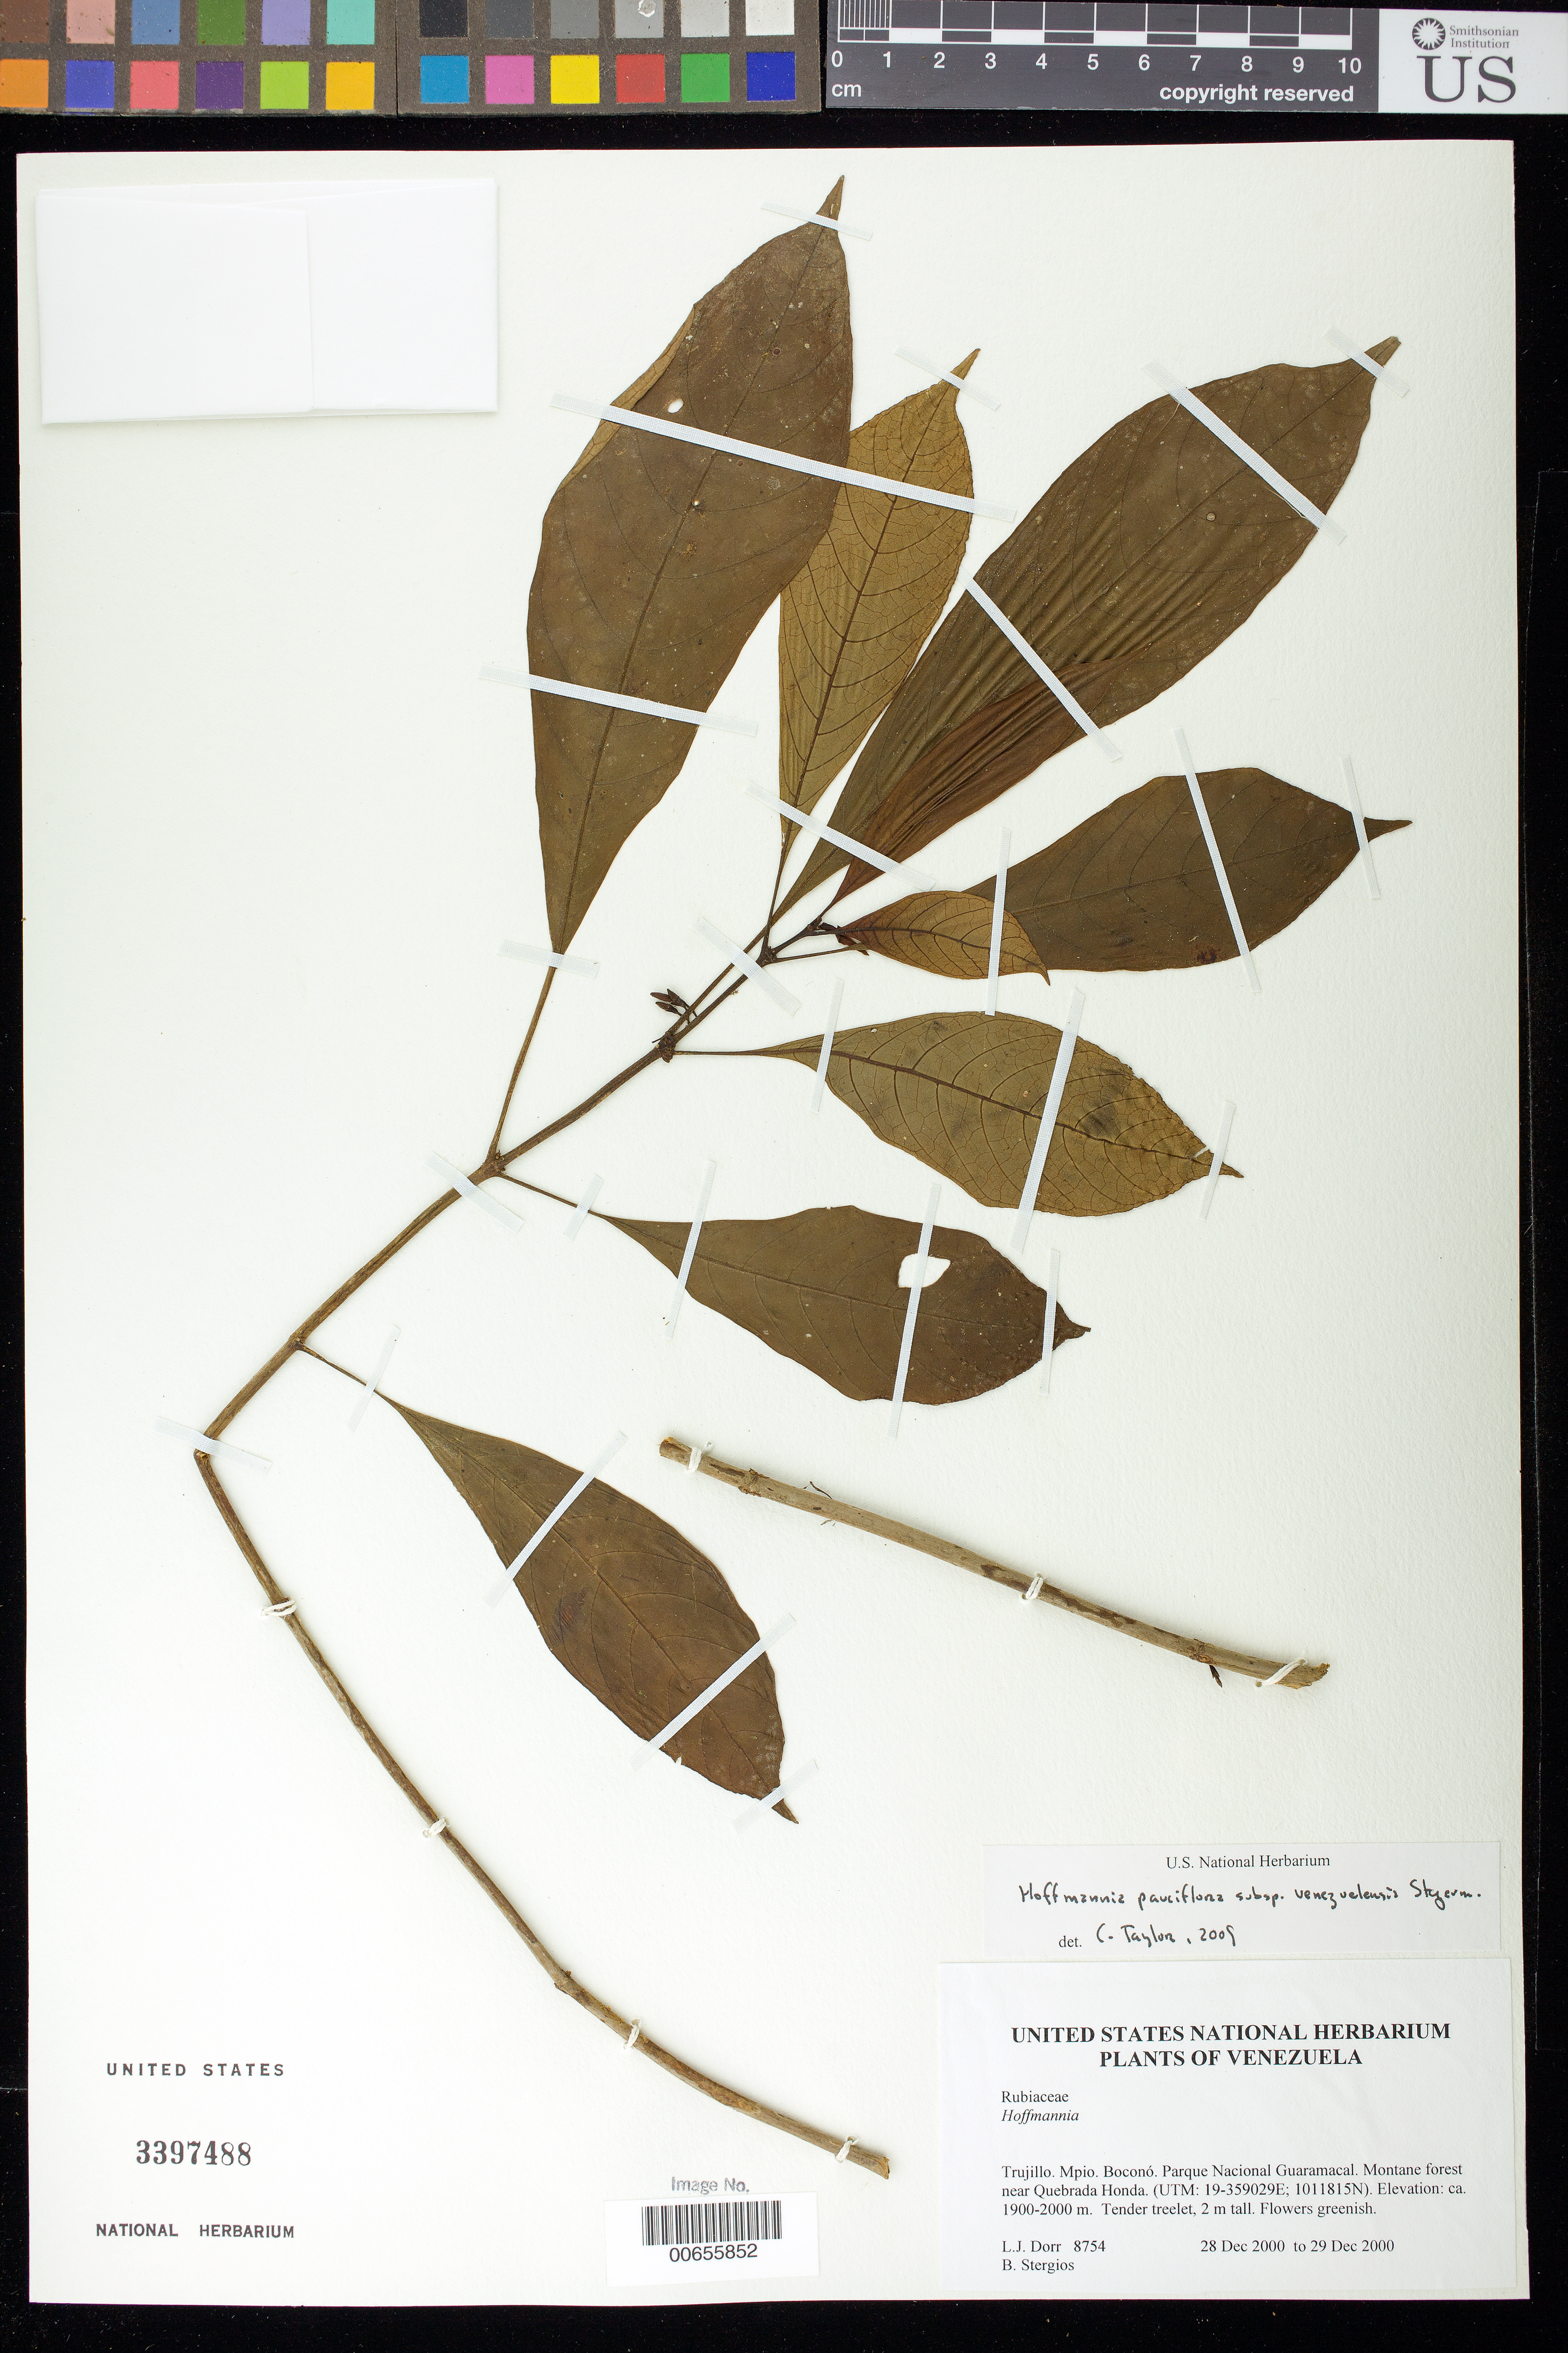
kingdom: Plantae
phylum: Tracheophyta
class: Magnoliopsida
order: Gentianales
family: Rubiaceae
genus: Hoffmannia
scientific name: Hoffmannia pauciflora subsp. venezuelensis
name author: Standl.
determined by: Taylor, Constance E. S.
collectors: L. J. Dorr & B. G. Stergios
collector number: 8754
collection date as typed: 28 Dec 2000 to 29 Dec 2000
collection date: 2000-12-28/2000-12-29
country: Venezuela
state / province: Trujillo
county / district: Boconó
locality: Parque Nacional Guaramacal near Quebrada Honda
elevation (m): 1900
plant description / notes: MO, PORT, US, VEN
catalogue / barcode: US 3397488